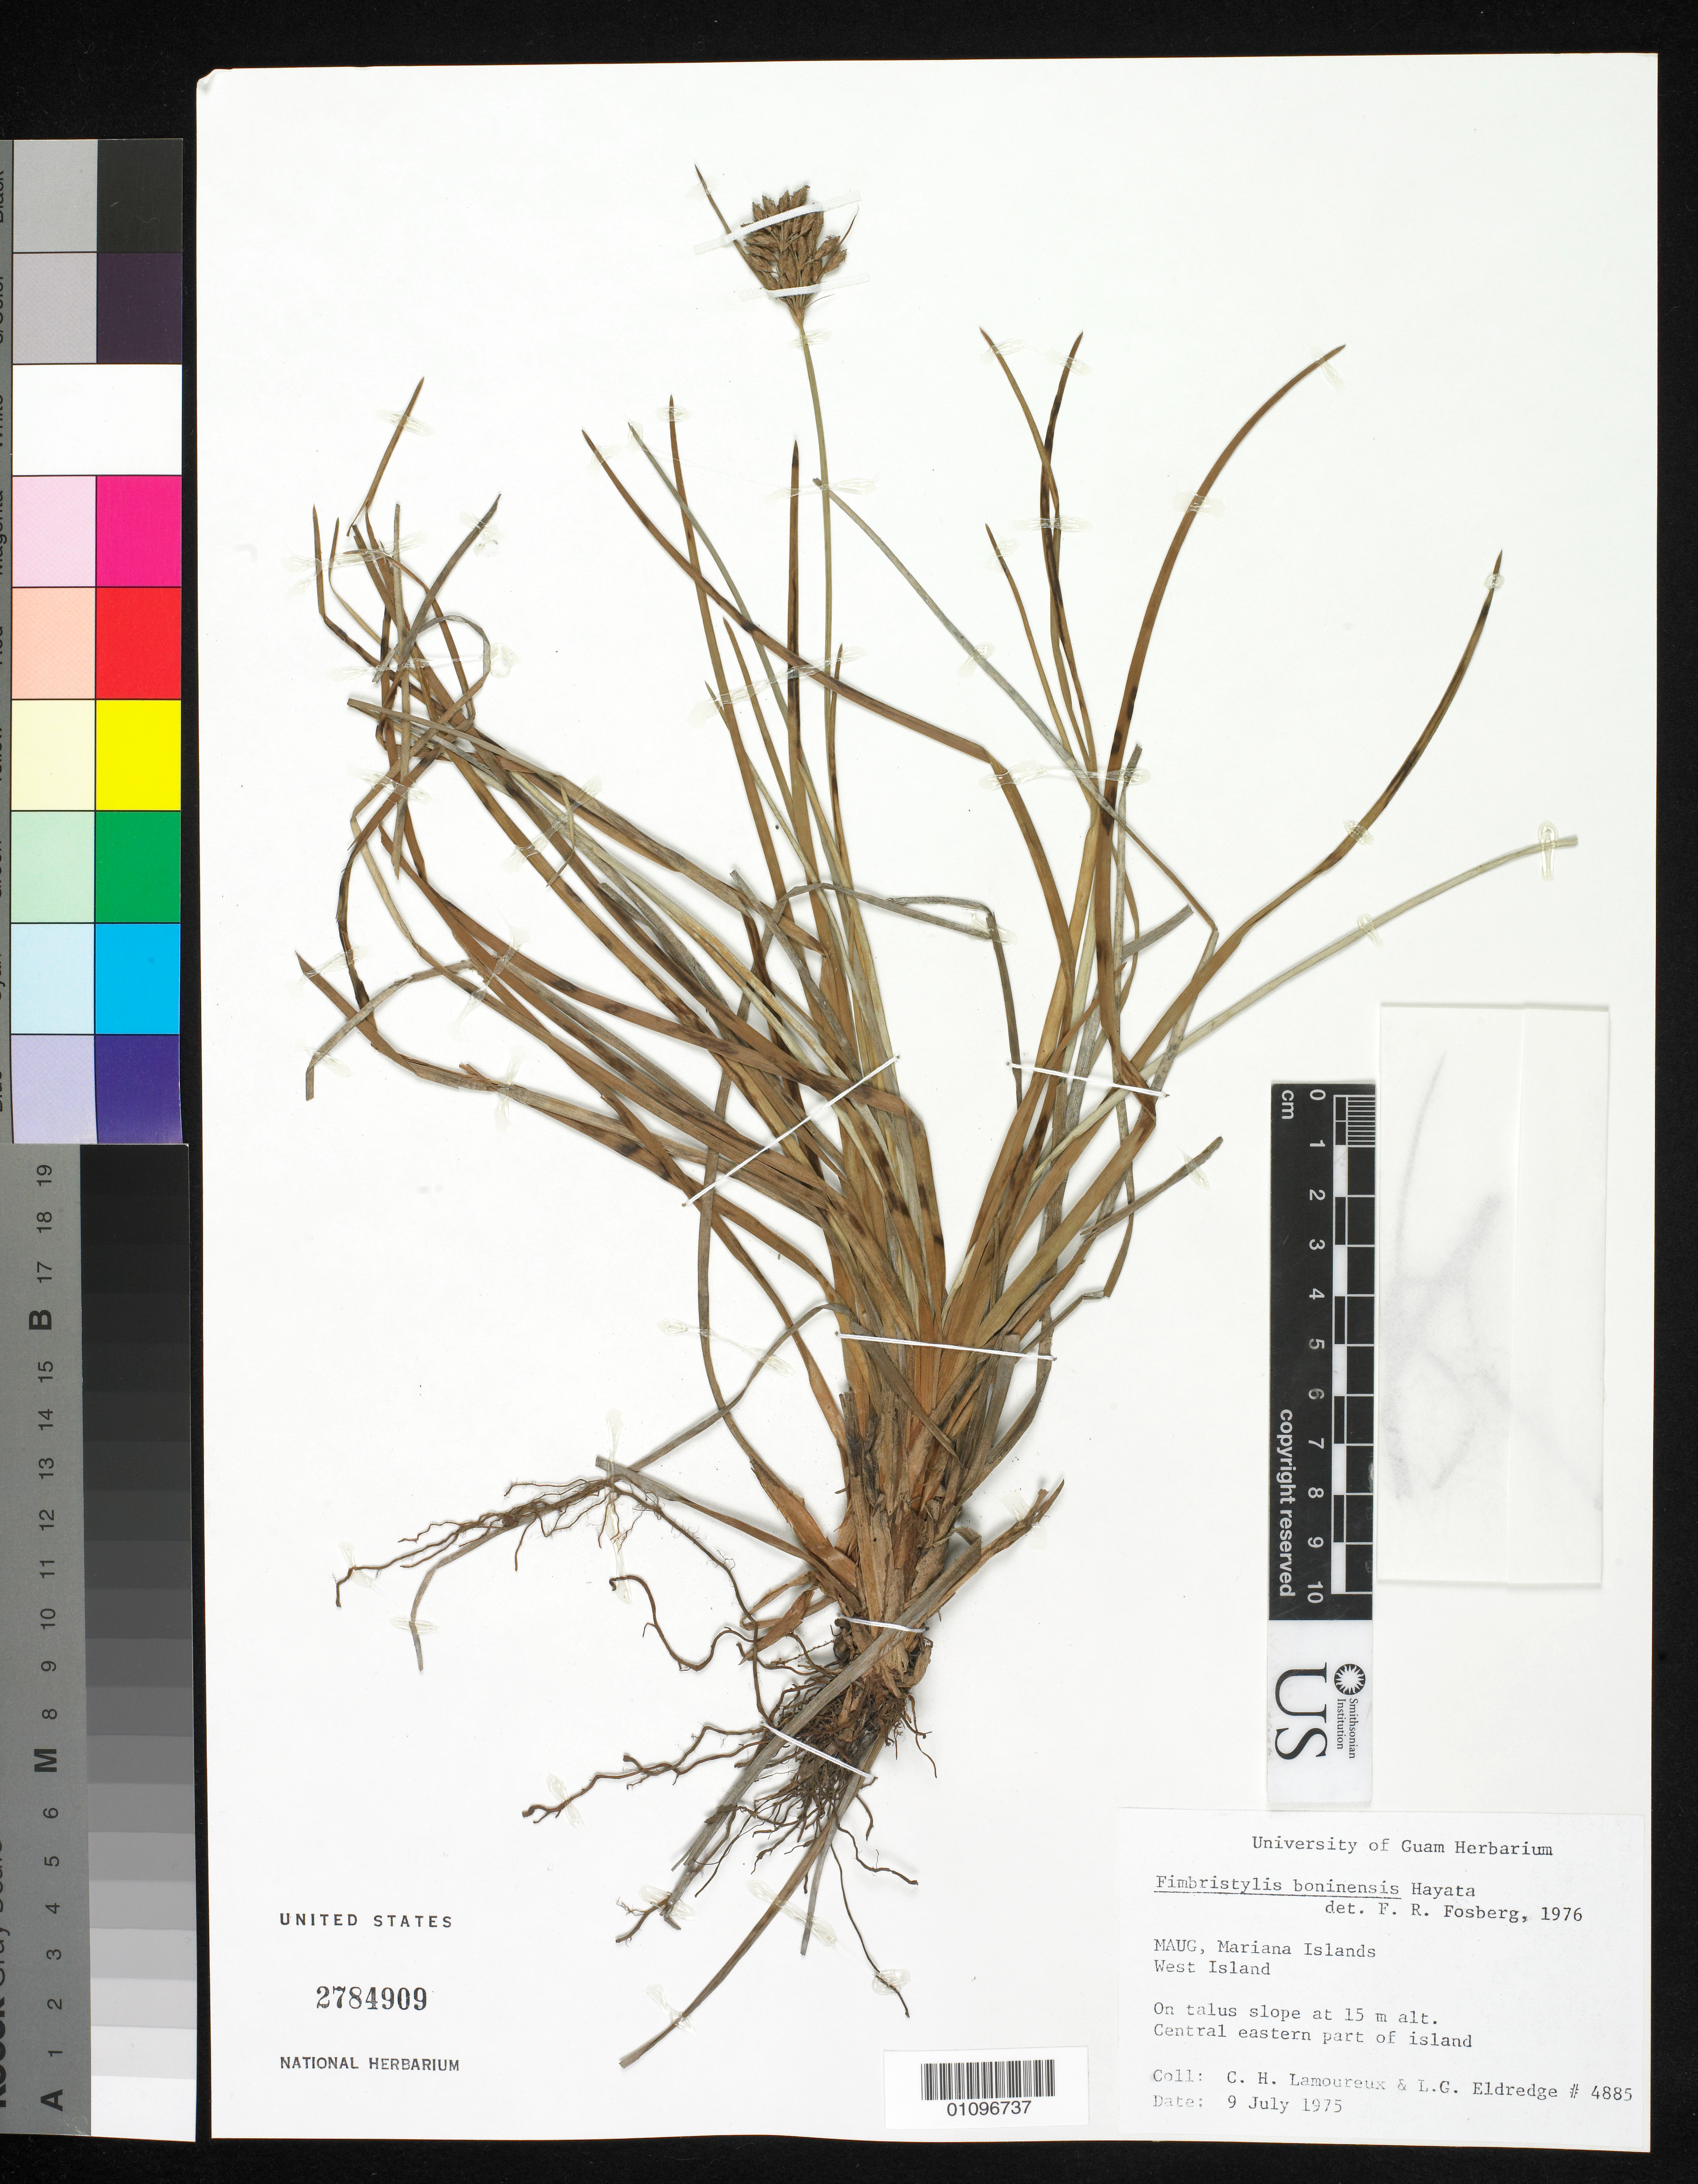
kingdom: Plantae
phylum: Tracheophyta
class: Liliopsida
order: Poales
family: Cyperaceae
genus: Fimbristylis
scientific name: Fimbristylis boninensis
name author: Hayata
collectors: C. H. Lamoureux & L. Eldredge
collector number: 4885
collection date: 1975-07-09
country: Northern Mariana Islands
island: Maug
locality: Central eastern part of island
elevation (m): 15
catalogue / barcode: US 2784909